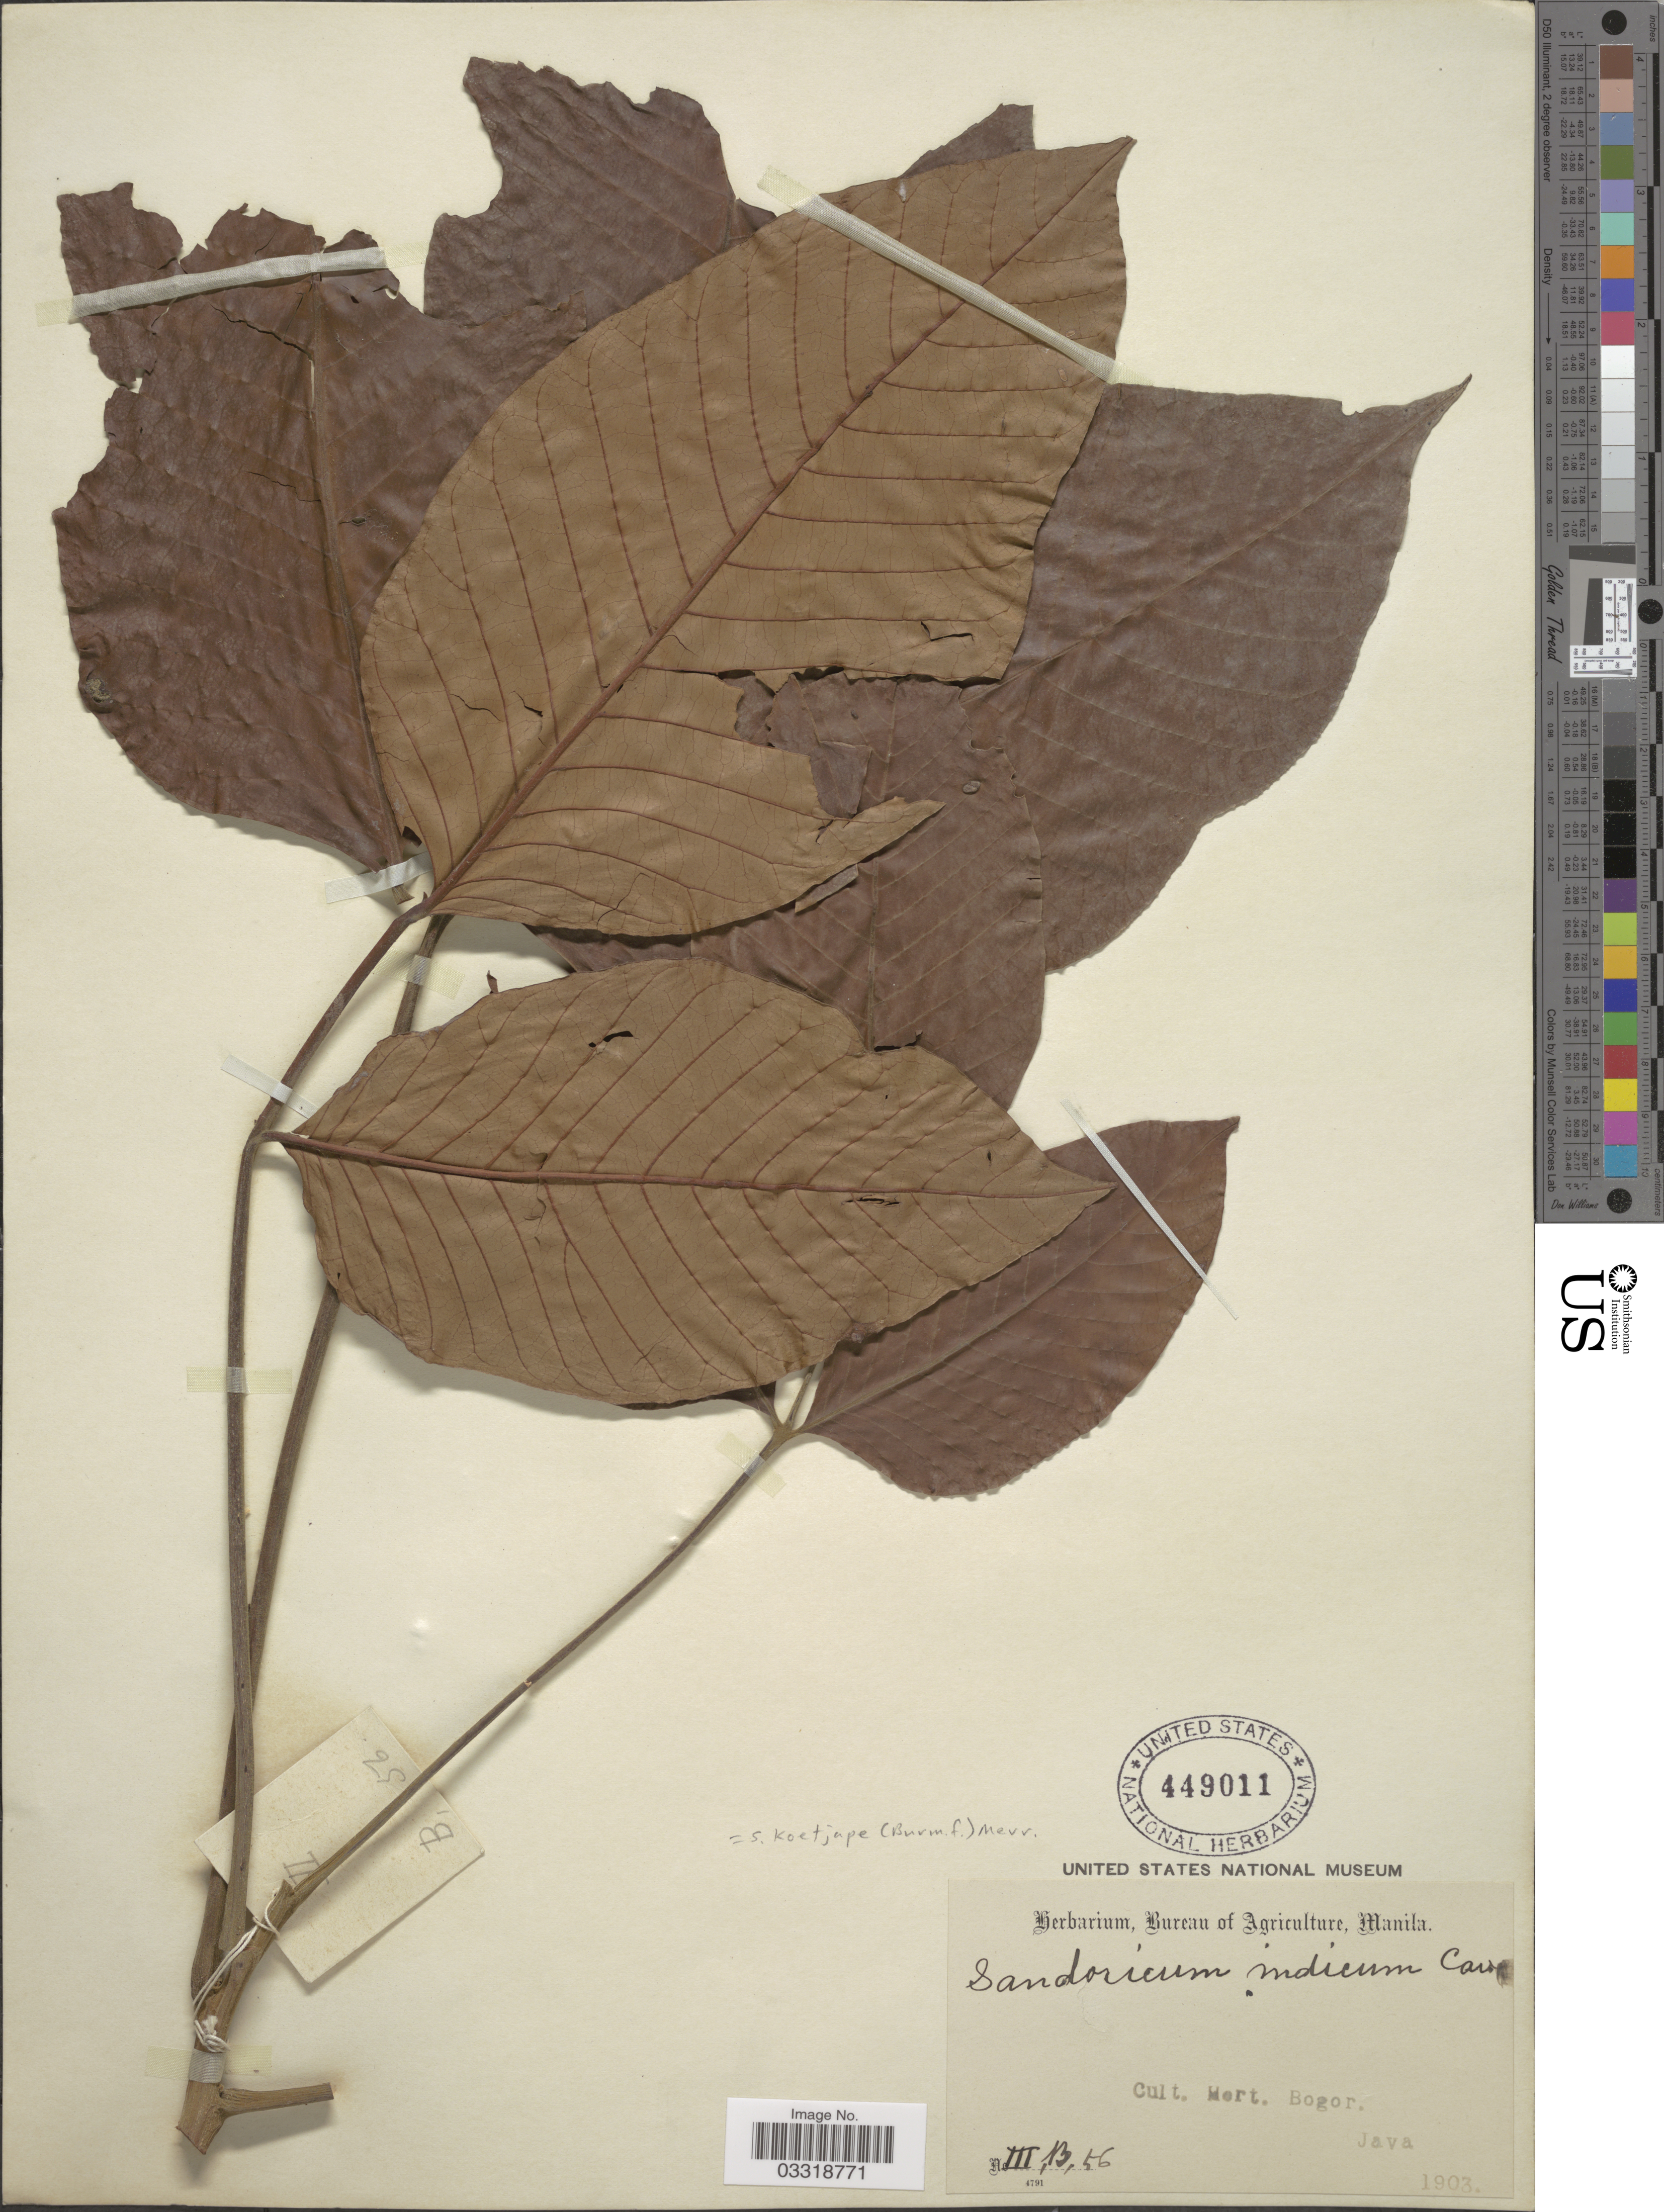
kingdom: Plantae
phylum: Tracheophyta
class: Magnoliopsida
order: Sapindales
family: Meliaceae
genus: Sandoricum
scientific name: Sandoricum koetjape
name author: (Burm. f.) Merr.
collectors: ex Herb. Bur. Agric. Manila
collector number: III,B,56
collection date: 1903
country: Indonesia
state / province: Java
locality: Cult. Hort. Bogor.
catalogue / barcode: US 449011